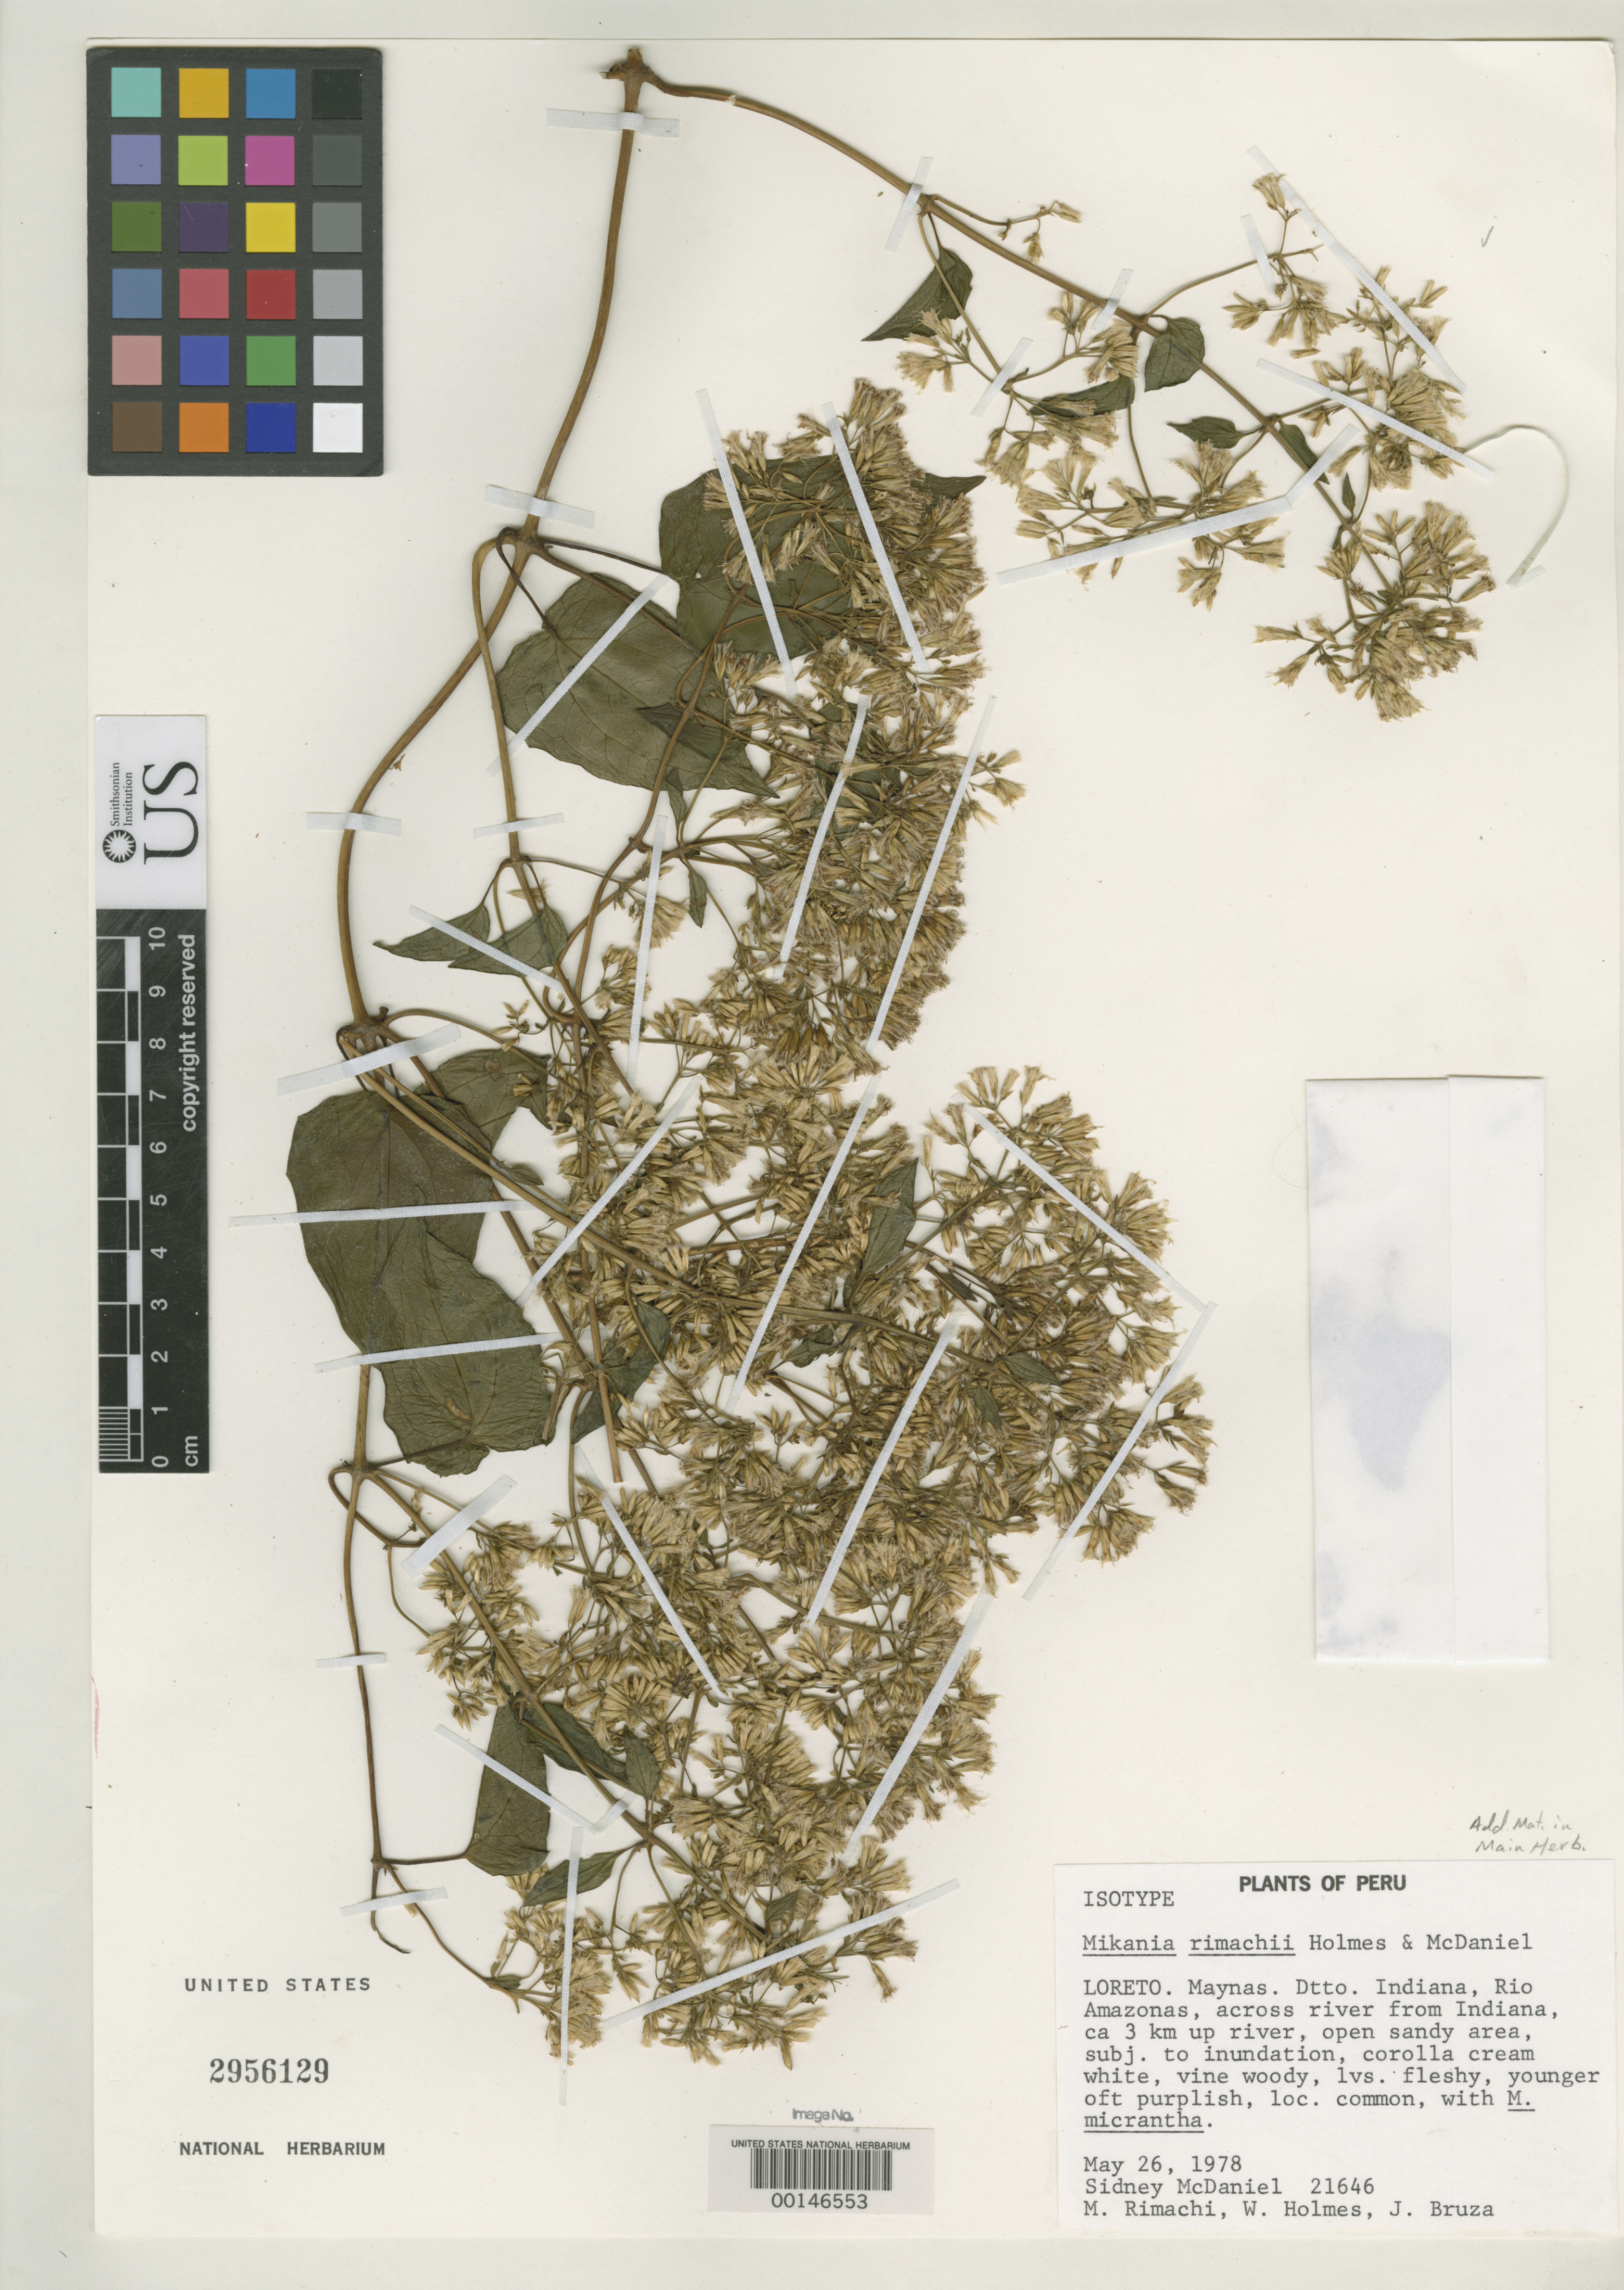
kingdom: Plantae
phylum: Tracheophyta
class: Magnoliopsida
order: Asterales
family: Asteraceae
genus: Mikania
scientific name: Mikania rimachii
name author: W.C. Holmes & McDaniel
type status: Isotype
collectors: S. T. McDaniel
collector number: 21646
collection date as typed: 26 May 1978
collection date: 1978-05-26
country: Peru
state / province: Loreto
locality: Maynas Indiana, Rio Amazonas.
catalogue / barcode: US 2956129